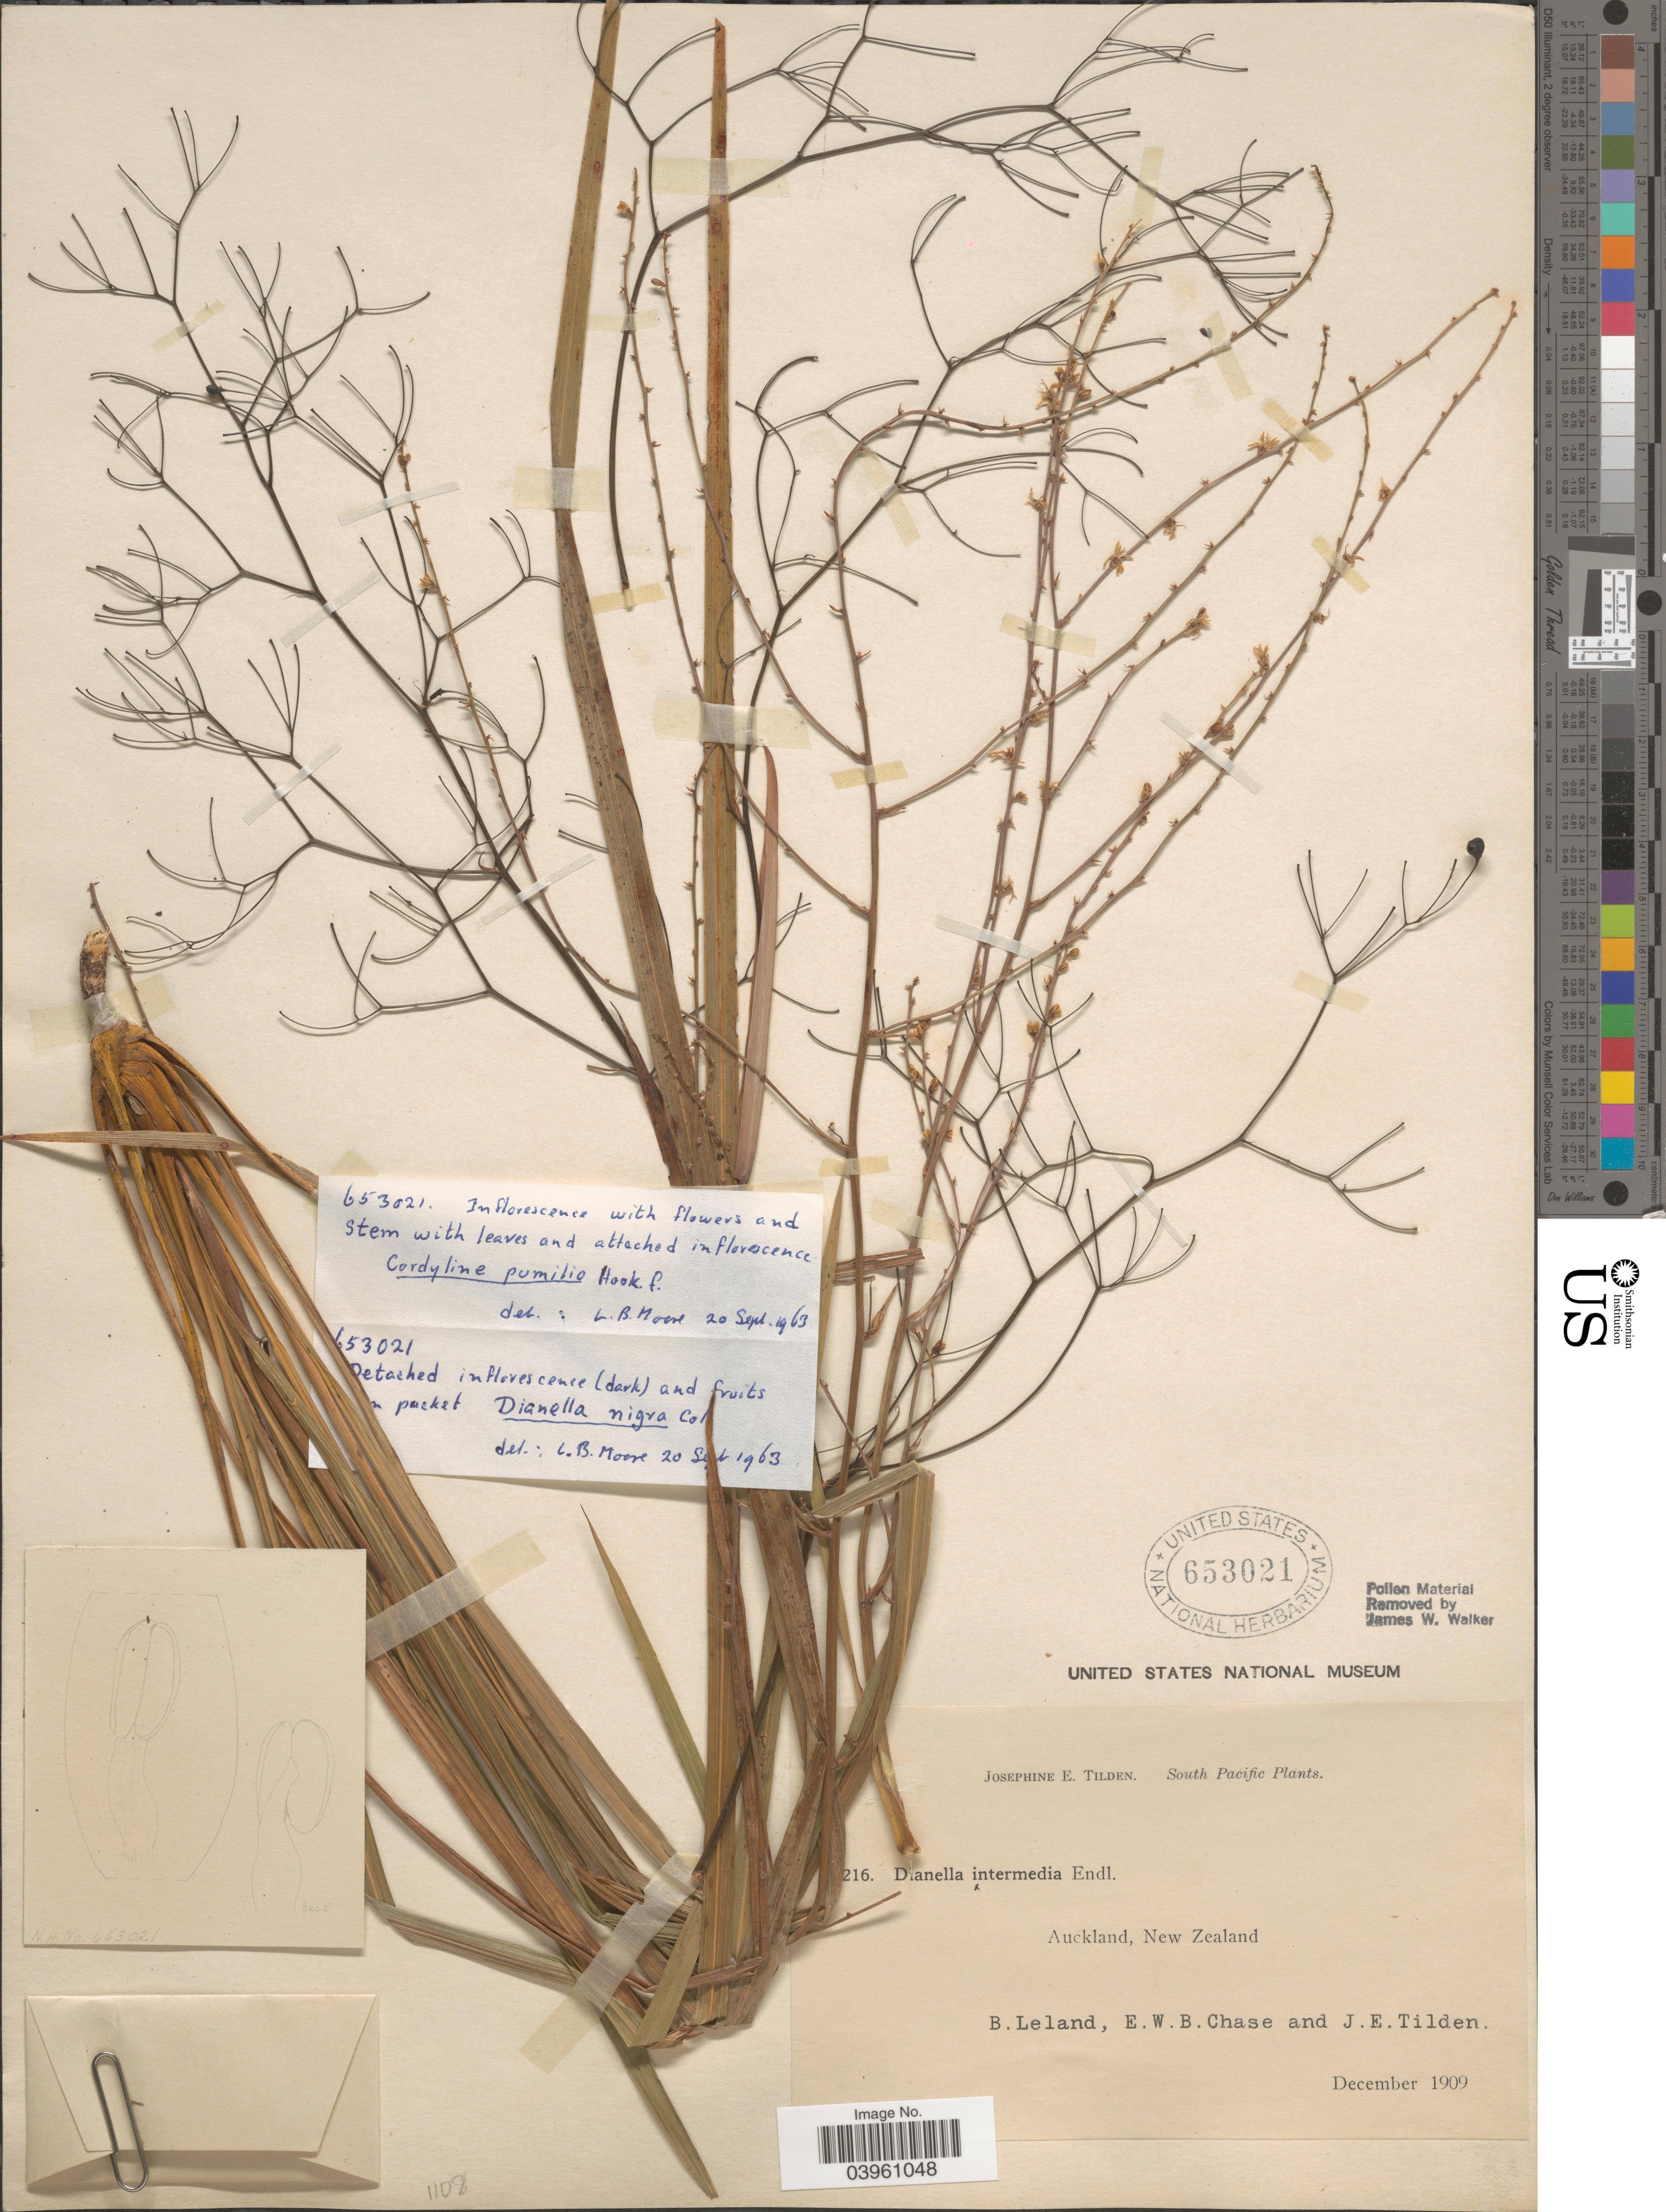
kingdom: Plantae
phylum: Tracheophyta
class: Liliopsida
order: Asparagales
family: Asparagaceae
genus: Cordyline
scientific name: Cordyline pumilio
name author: Hook. f.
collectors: B. Leland, E. W. Chase & J. E. Tilden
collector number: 216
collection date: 1909-12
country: New Zealand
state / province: Auckland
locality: South Pacific.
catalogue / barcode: US 653021